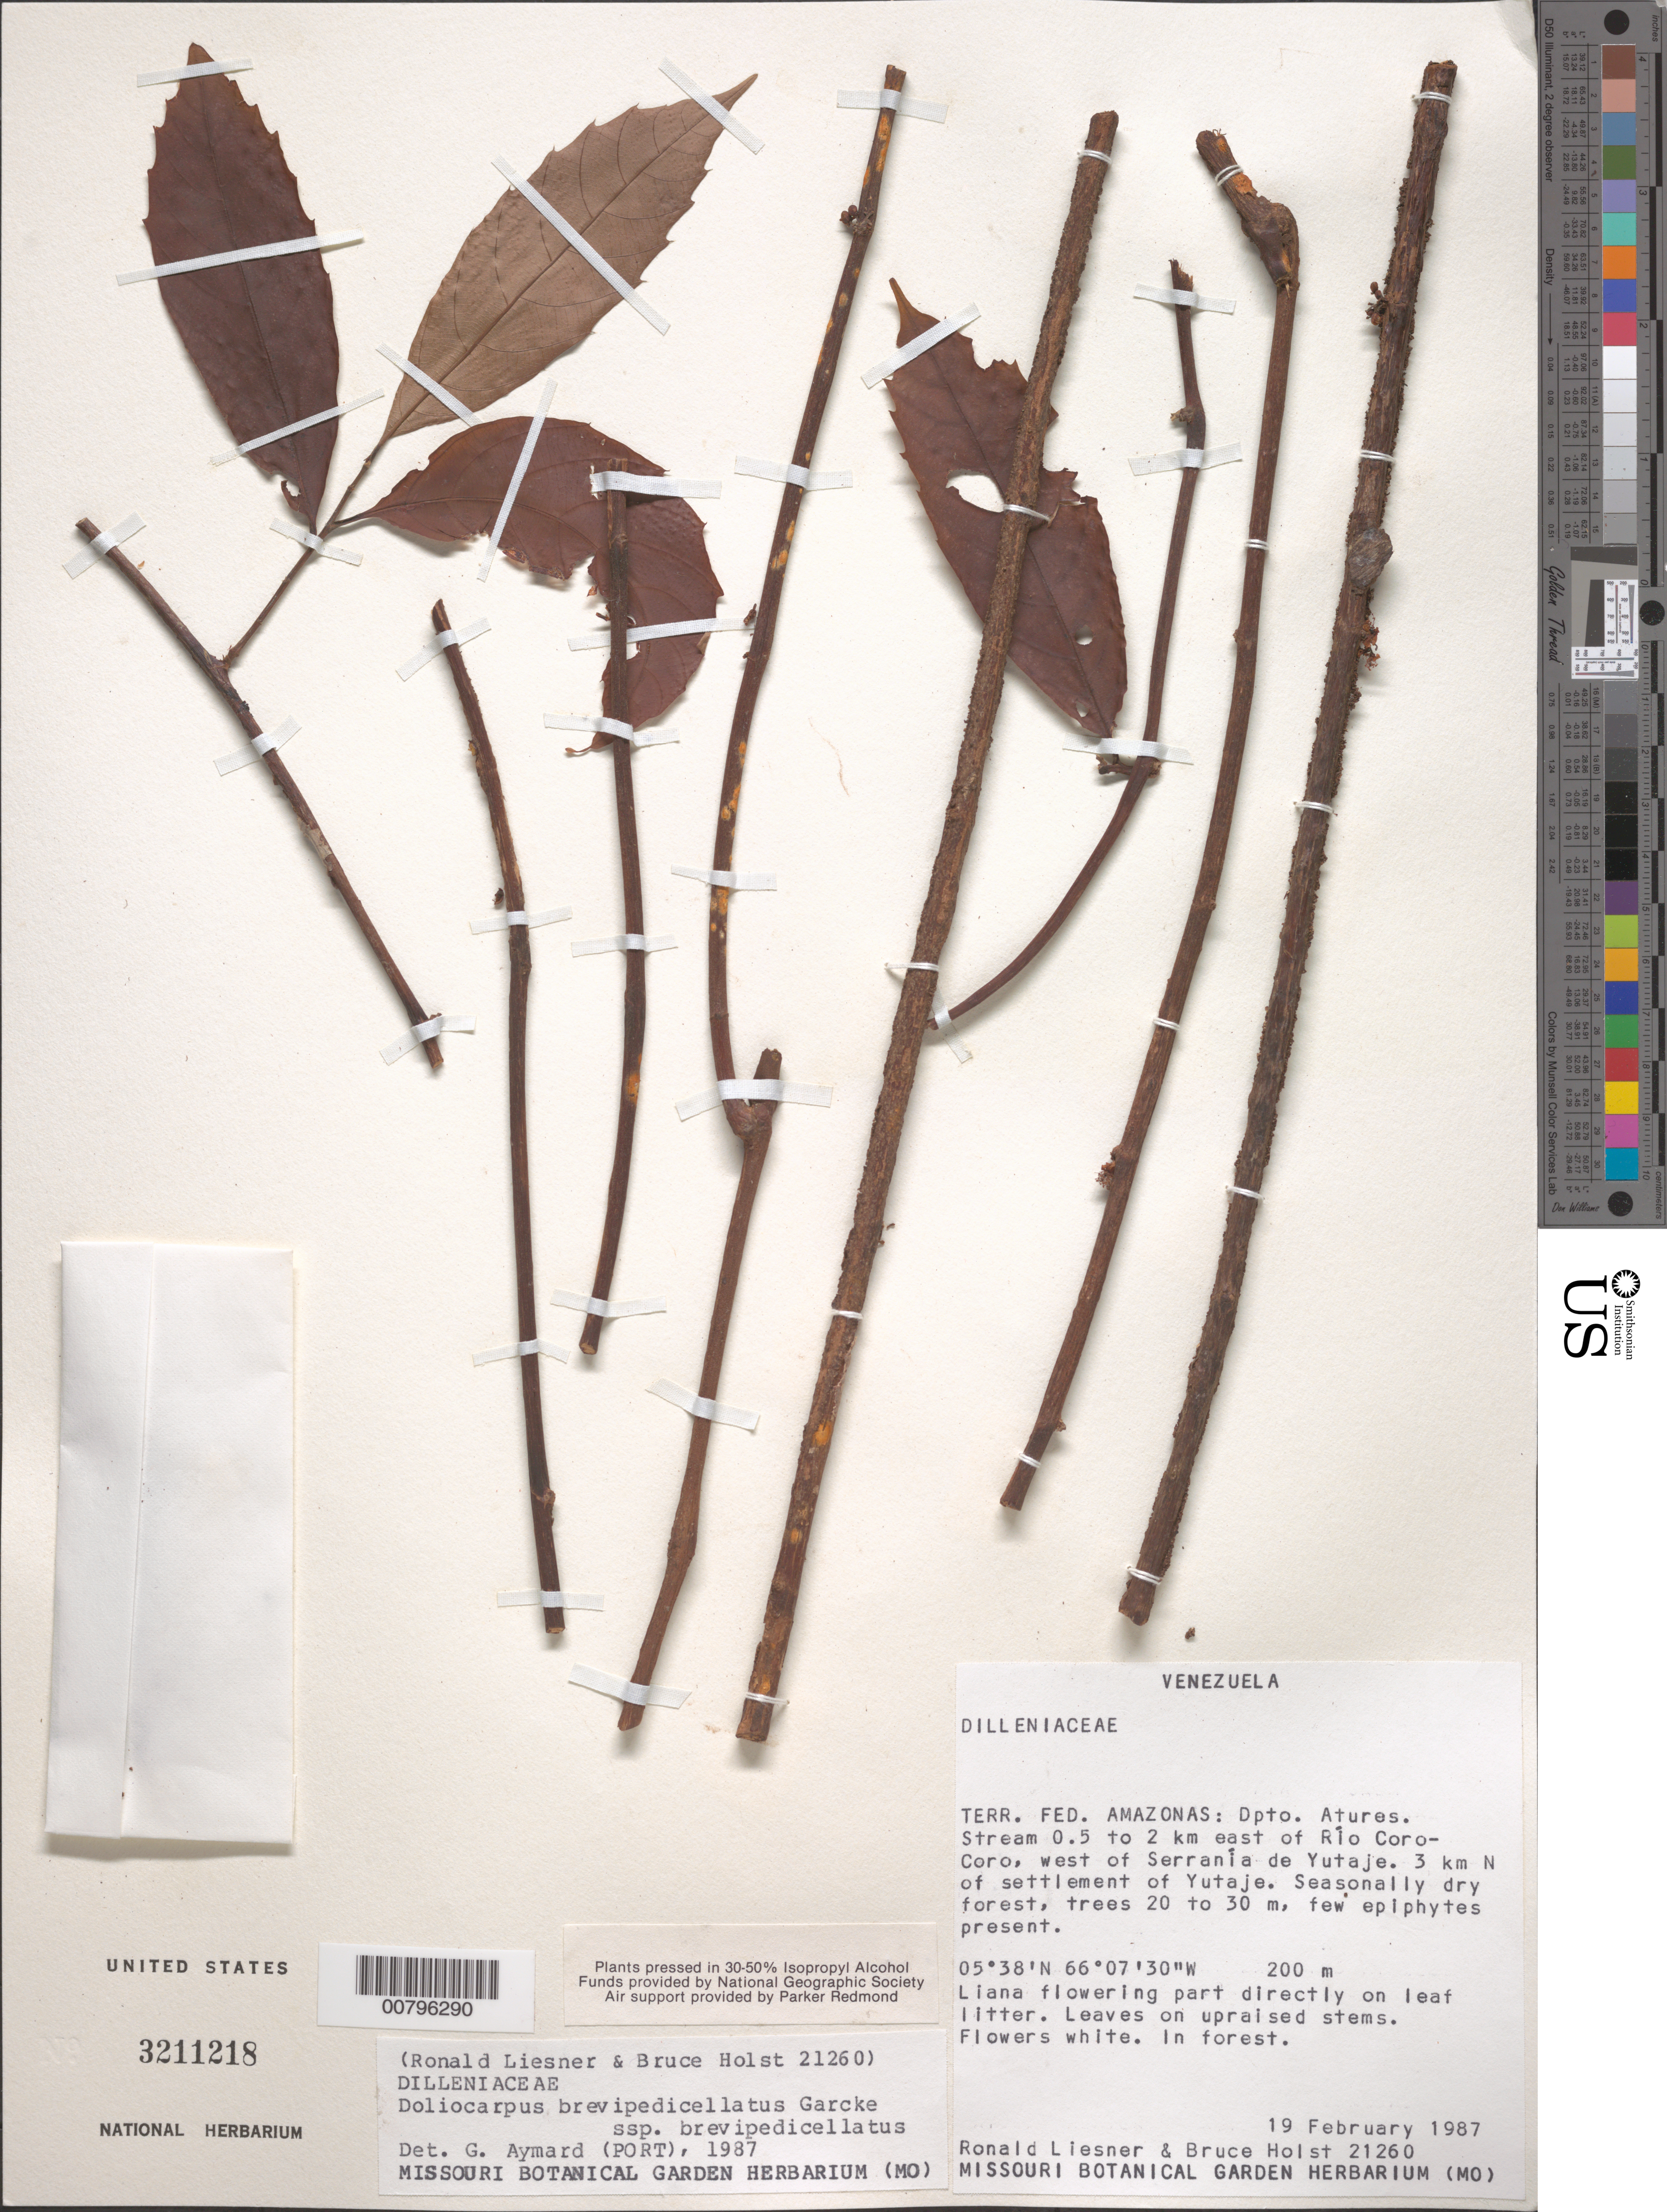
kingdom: Plantae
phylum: Tracheophyta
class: Magnoliopsida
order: Dilleniales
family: Dilleniaceae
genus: Doliocarpus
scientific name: Doliocarpus brevipedicellatus subsp. brevipedicellatus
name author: Garcke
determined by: Aymard C., G. A., (PORT), Univ. Nac. Exp. de los Llanos Ezequiel Zamora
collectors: R. L. Liesner & B. Holst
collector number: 21260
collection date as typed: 19-Feb-87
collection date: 1987-02-19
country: Venezuela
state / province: Amazonas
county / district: Atures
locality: Río Coro-Coro, 0.5-2 km E of, W of Serrania de Yutajé; 3 km N of settlement of Yutajé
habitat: Seasonally dry forest, trees 20 to 30 m, few epiphytes present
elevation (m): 200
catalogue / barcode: US 3211218